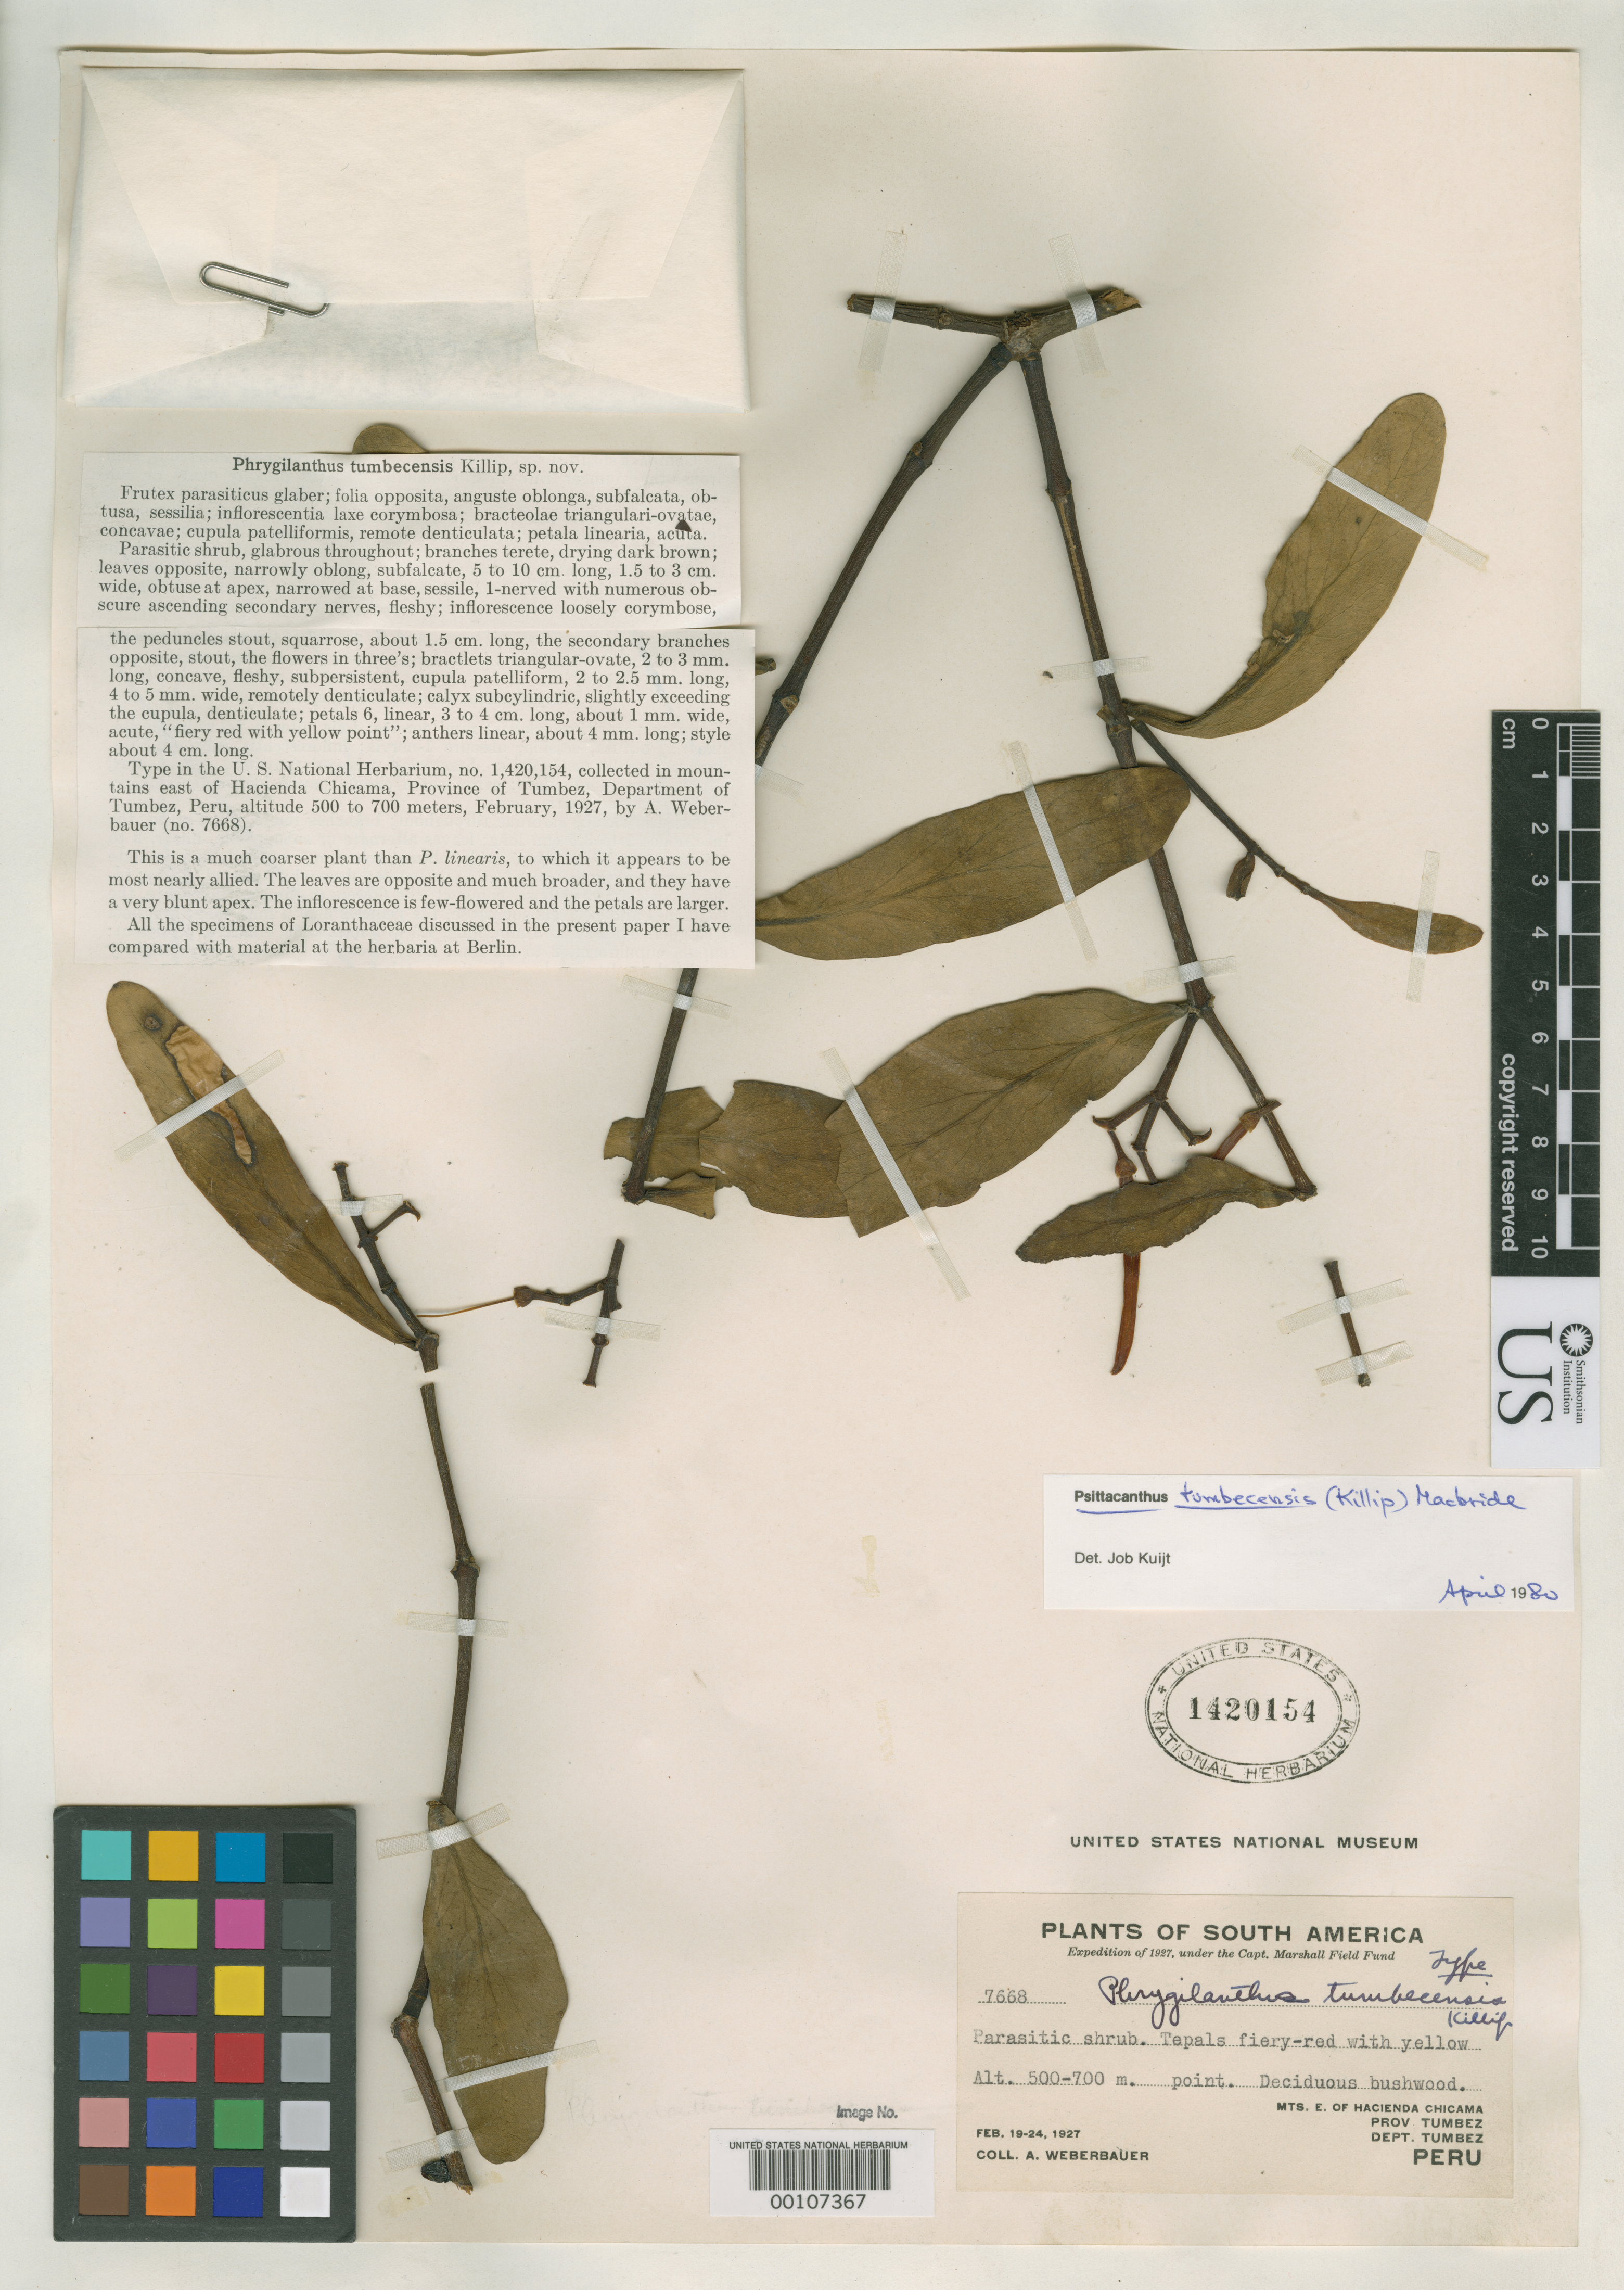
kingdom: Plantae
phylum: Tracheophyta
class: Magnoliopsida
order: Santalales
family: Loranthaceae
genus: Phrygilanthus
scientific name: Phrygilanthus tumbecensis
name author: Killip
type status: Holotype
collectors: A. Weberbauer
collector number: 7668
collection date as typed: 19 Feb 1927 to 24 Feb 1927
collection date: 1927-02-19/1927-02-24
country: Peru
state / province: Tumbes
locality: East of Hacienda Chicama.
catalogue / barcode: US 1420154